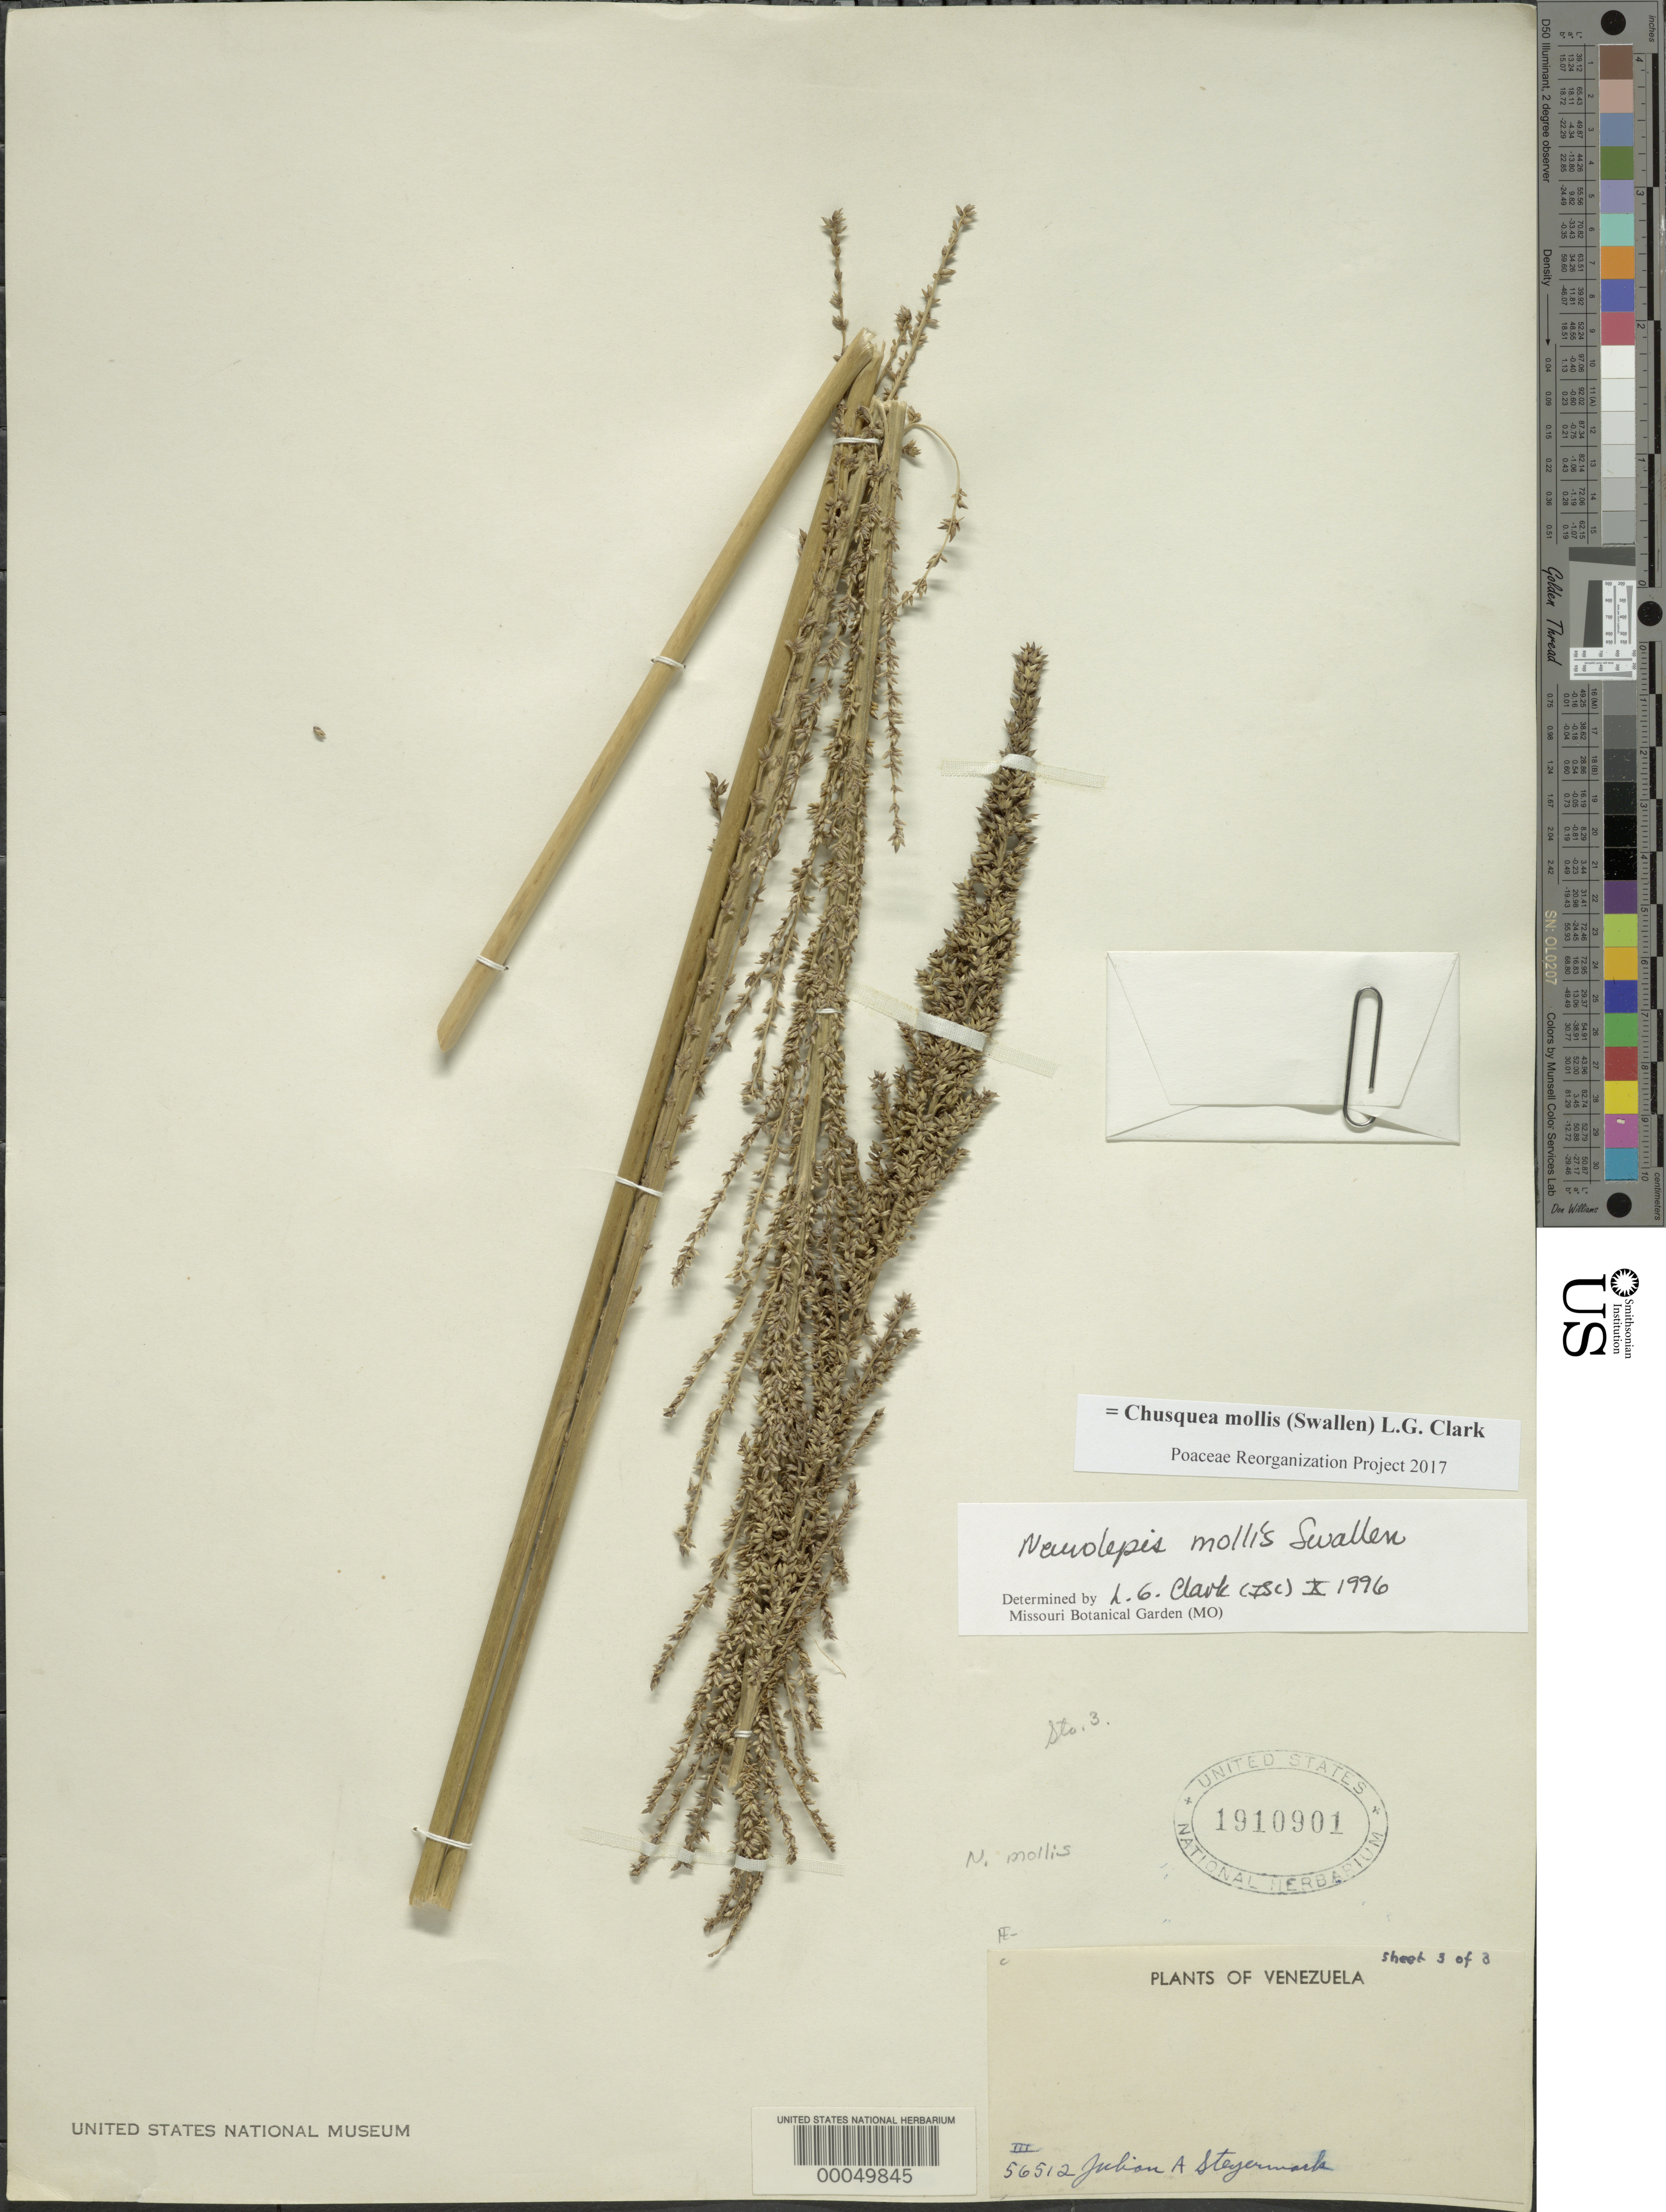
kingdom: Plantae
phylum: Tracheophyta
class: Liliopsida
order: Poales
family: Poaceae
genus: Chusquea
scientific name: Chusquea mollis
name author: (Swallen) L.G. Clark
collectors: J. Steyermark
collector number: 56512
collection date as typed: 14 May 1944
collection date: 1944-05-14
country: Venezuela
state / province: Mérida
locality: El molino, san isidro alto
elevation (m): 2430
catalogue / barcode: US 1910901